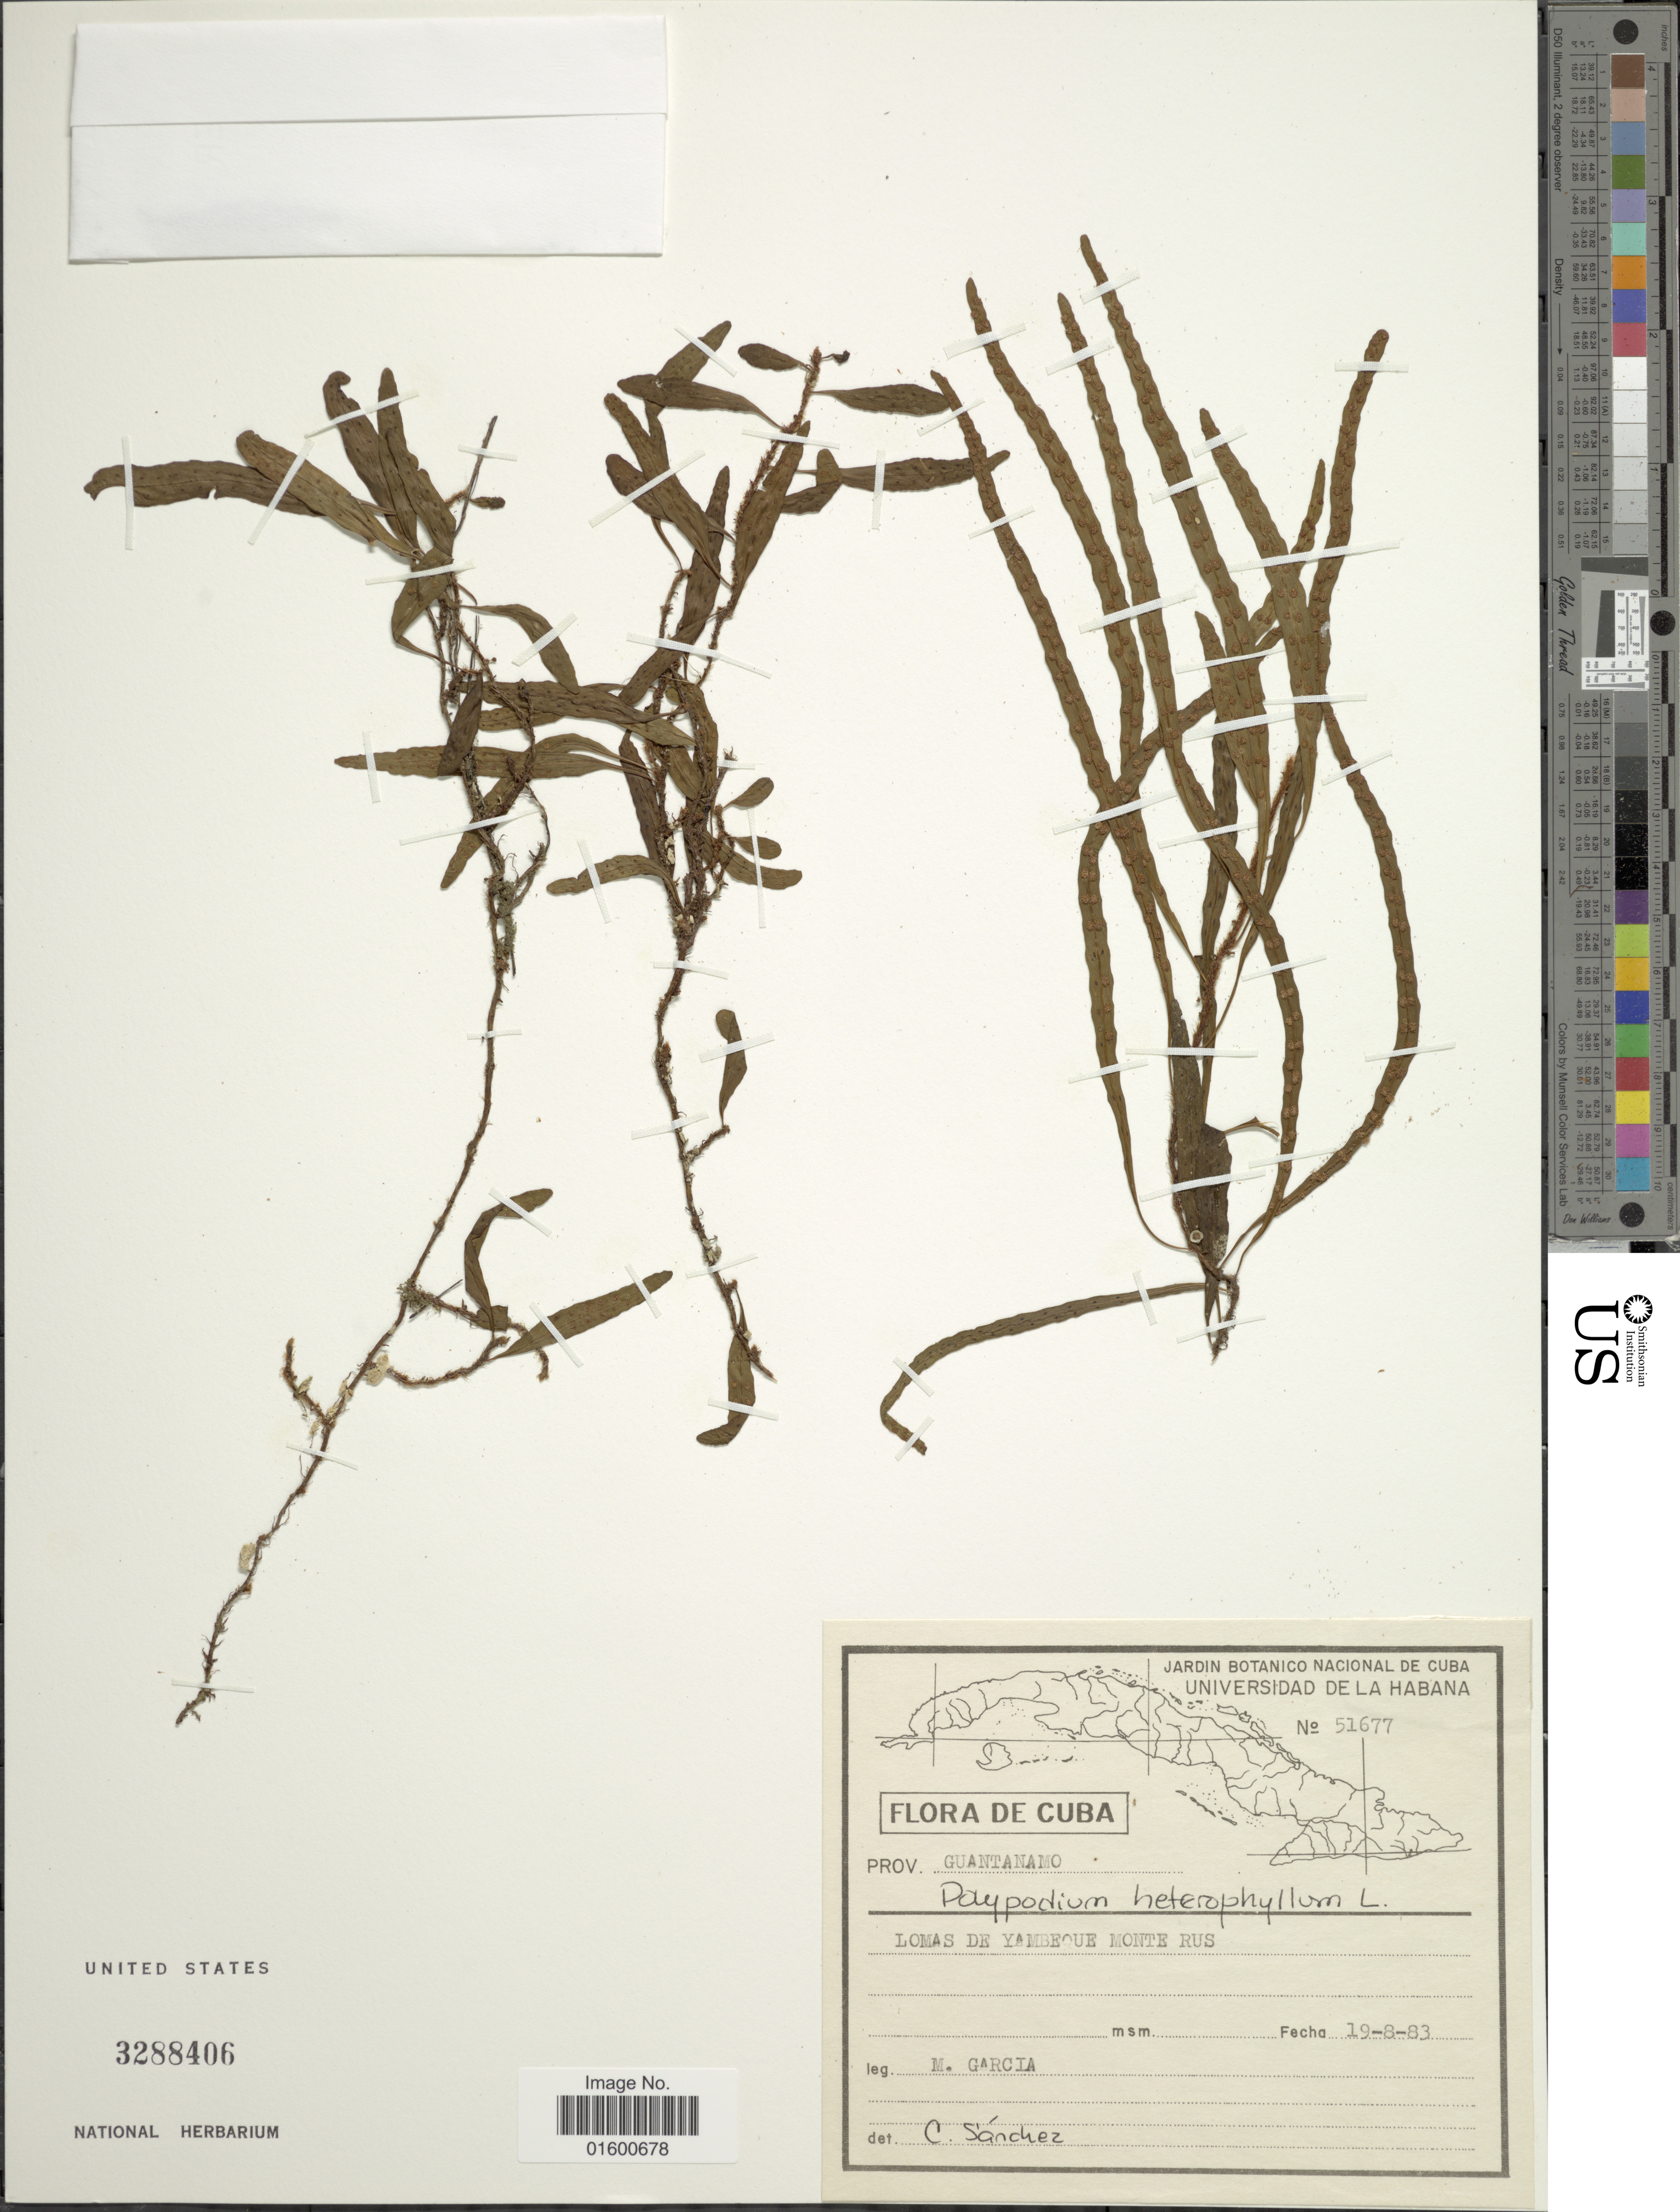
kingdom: Plantae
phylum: Tracheophyta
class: Polypodiopsida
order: Polypodiales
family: Polypodiaceae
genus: Microgramma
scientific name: Microgramma heterophylla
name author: (L.) Wherry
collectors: M. Garcia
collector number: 51677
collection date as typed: Transcribed d/m/y: 19/8/83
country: Cuba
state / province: Guantánamo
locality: Prov. Guantanamo, Lomas de Yambeque Monte Rus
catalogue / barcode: US 3288406